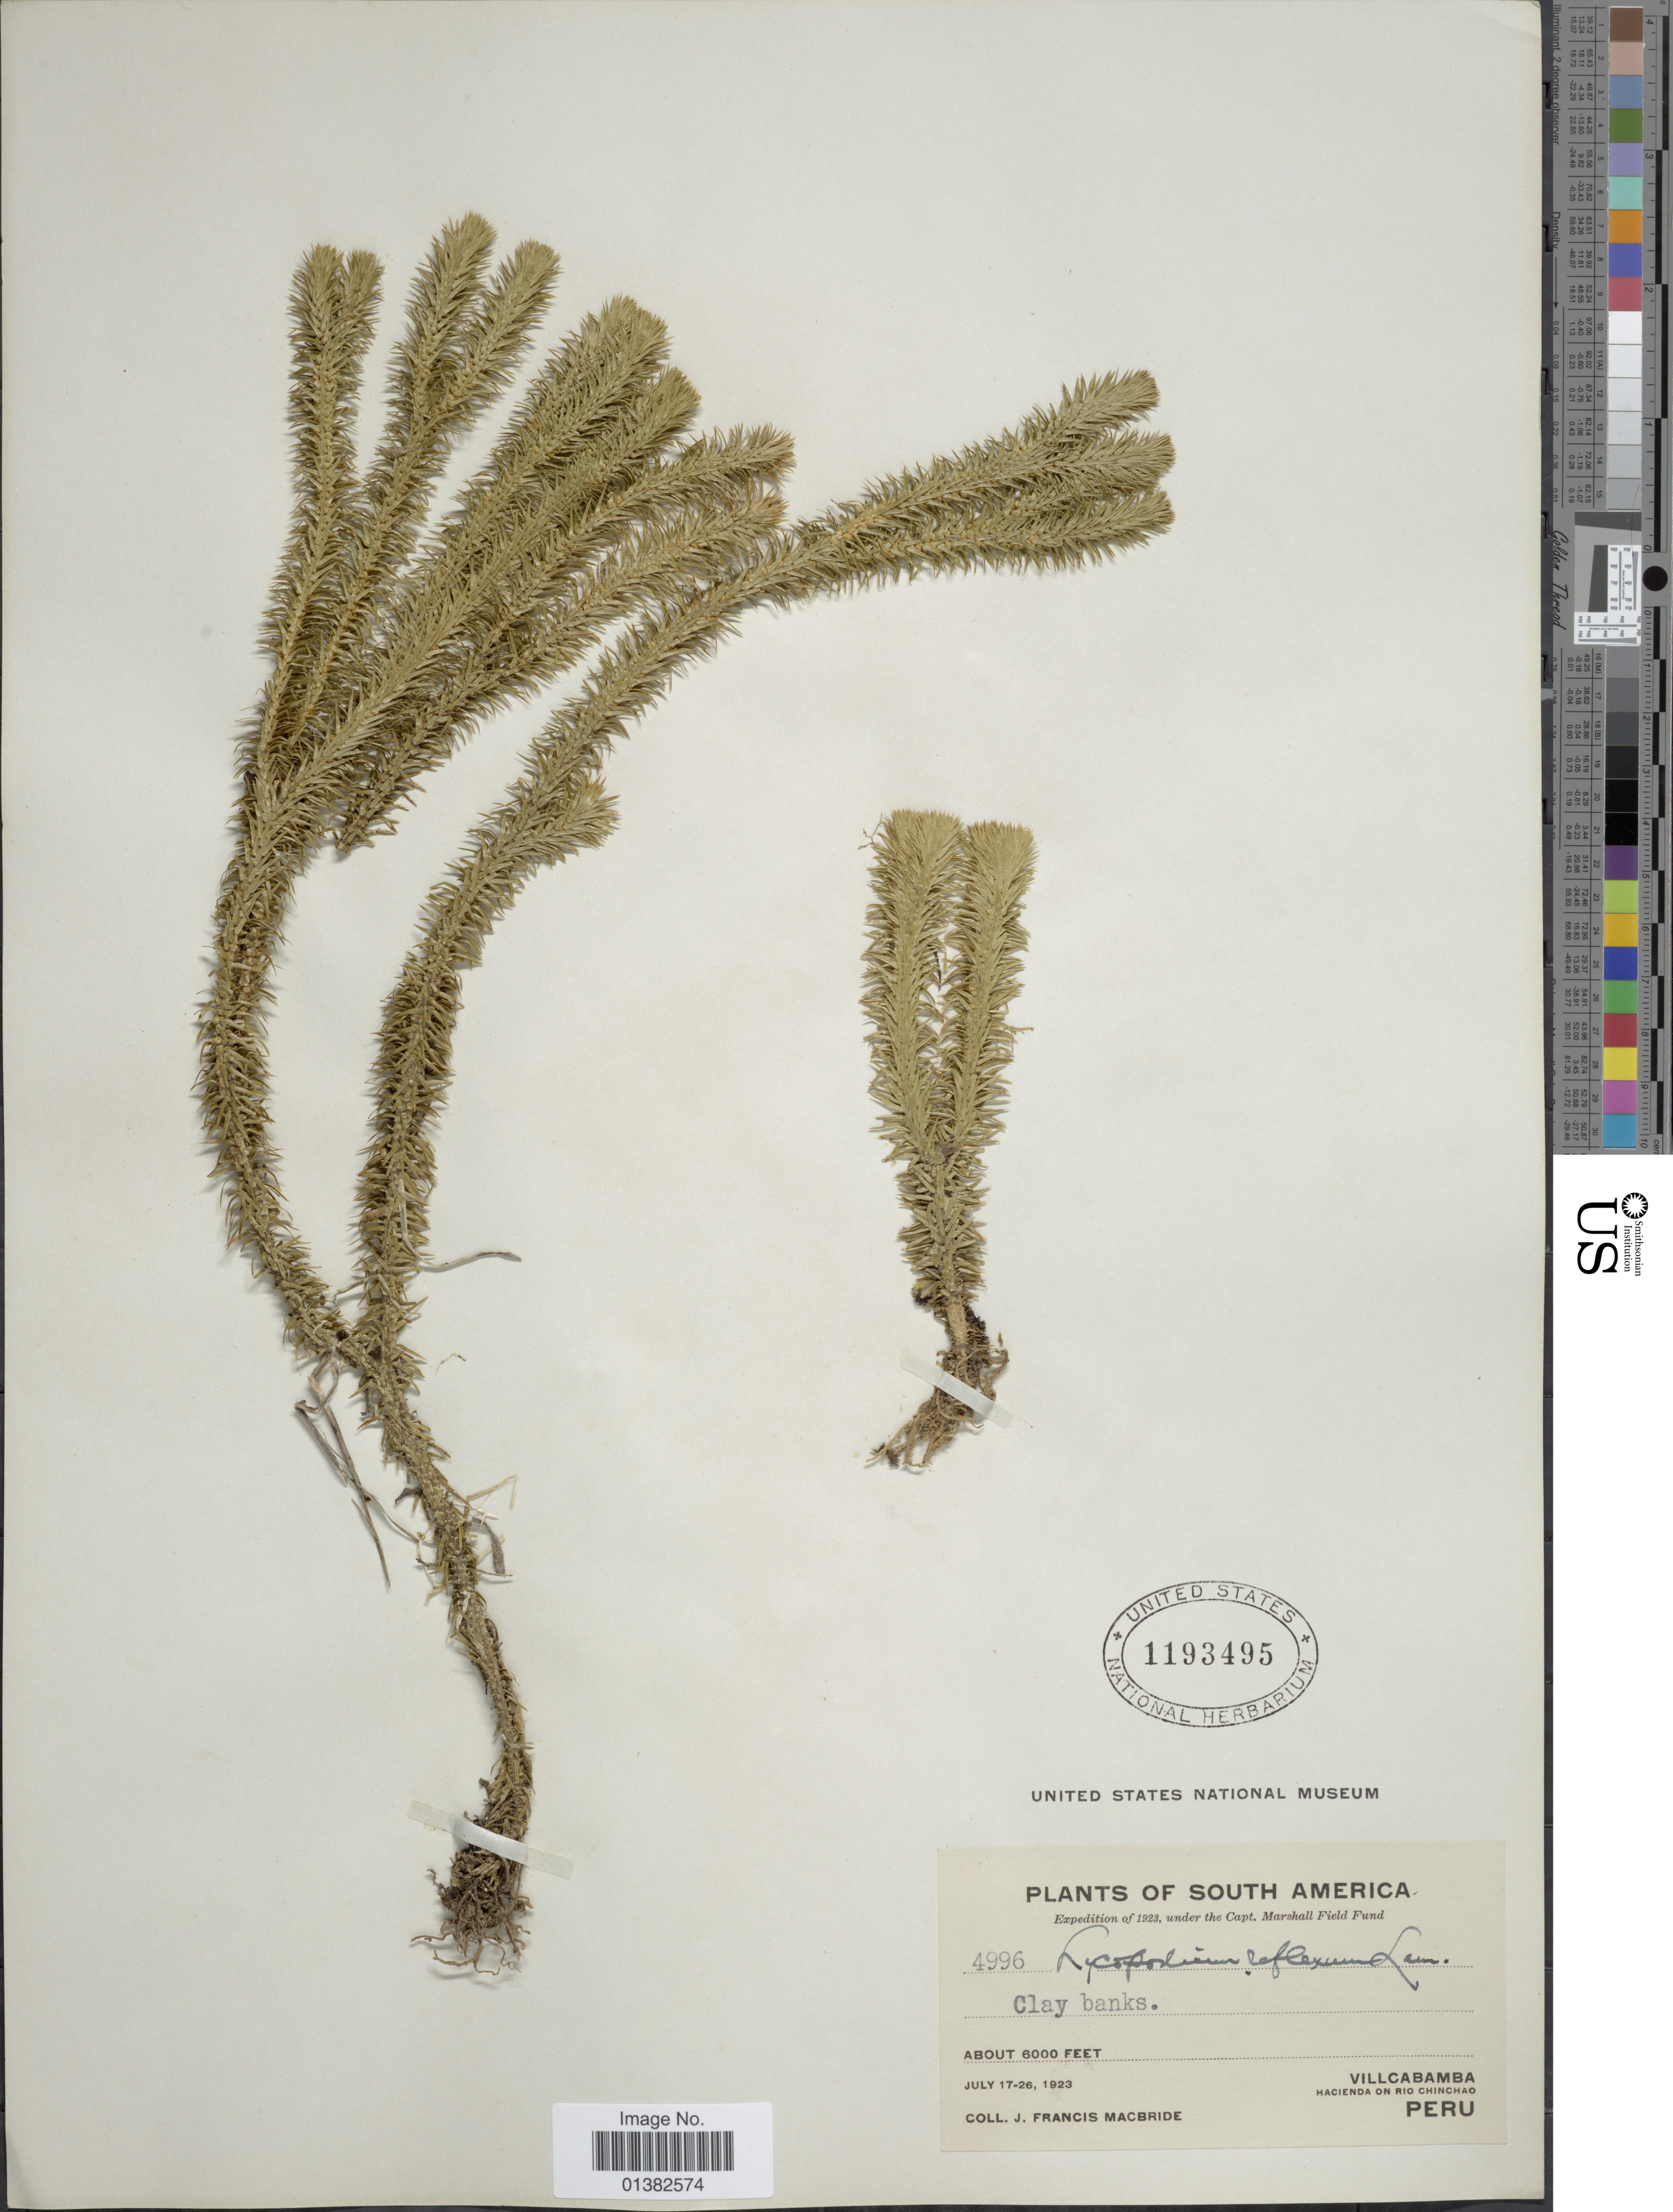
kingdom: Plantae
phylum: Tracheophyta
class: Lycopodiopsida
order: Lycopodiales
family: Lycopodiaceae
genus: Phlegmariurus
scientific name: Phlegmariurus reflexus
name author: (Lam.) B. Øllg.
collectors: J. F. Macbride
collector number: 4996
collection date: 1923-07-17/1923-07-26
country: Peru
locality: Villcabamba, hacienda on Rio Chinchao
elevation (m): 1829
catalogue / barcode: US 1193495